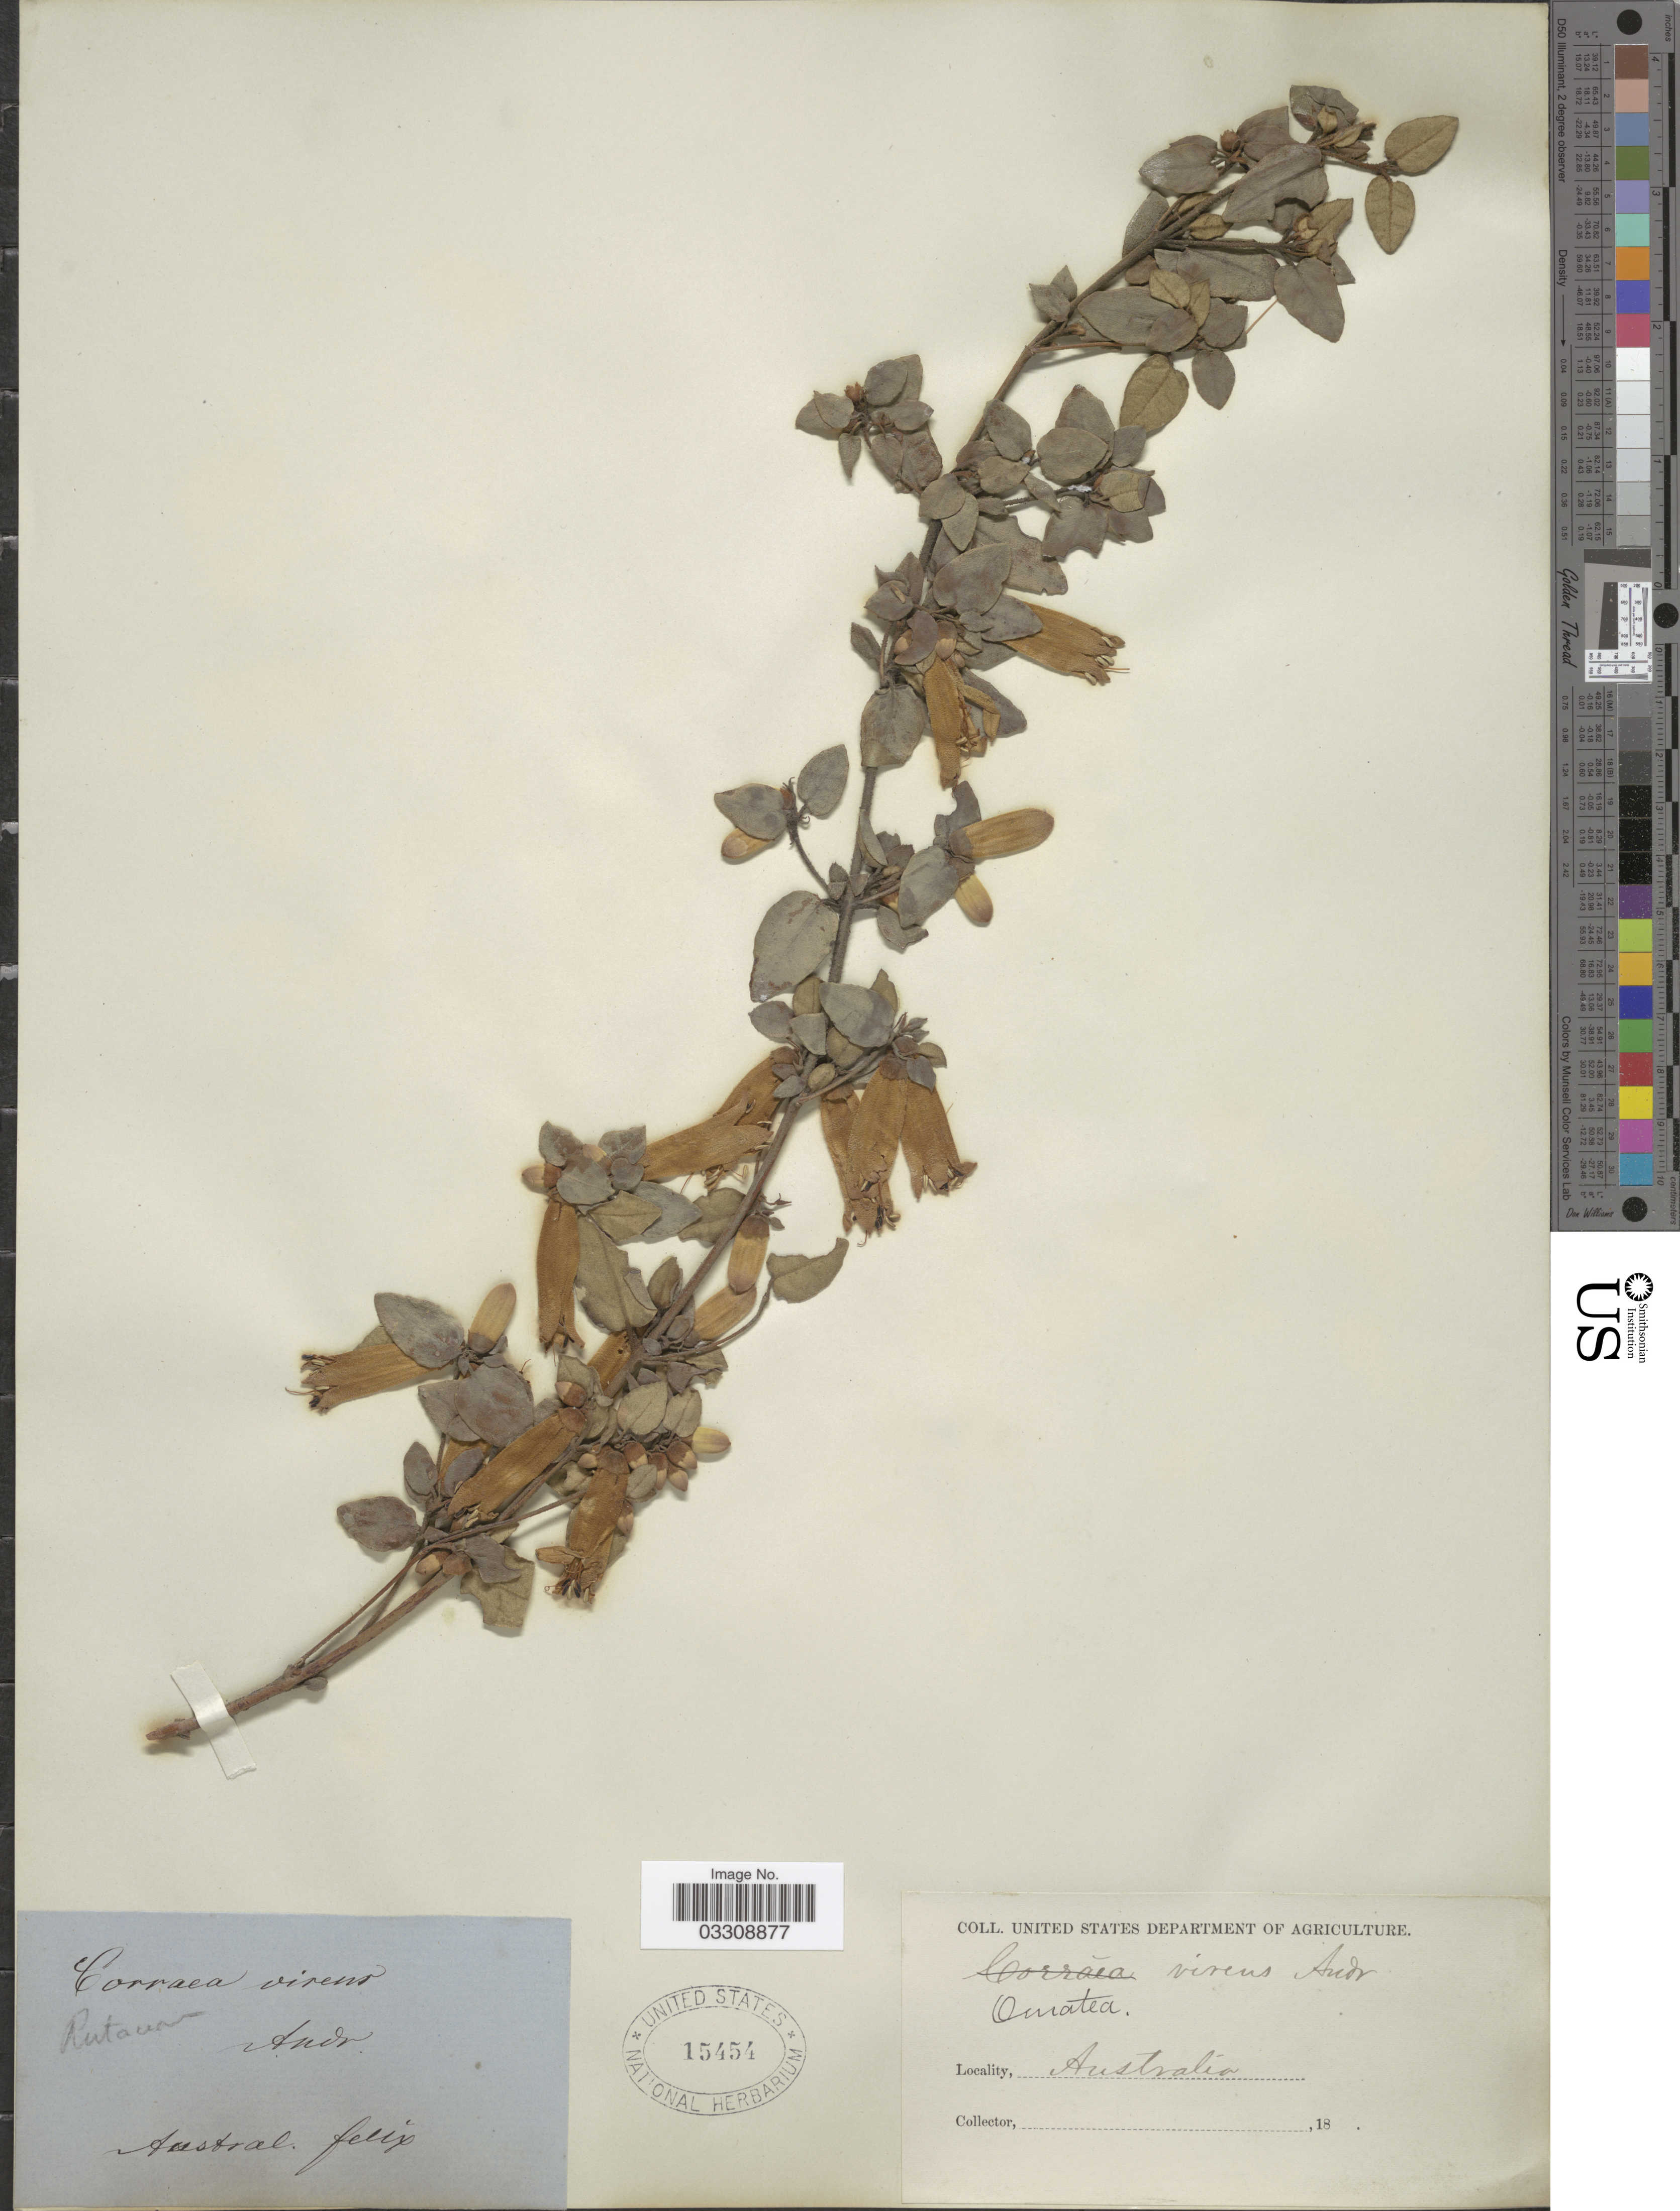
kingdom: Plantae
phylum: Tracheophyta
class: Magnoliopsida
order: Sapindales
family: Rutaceae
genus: Correa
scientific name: Correa speciosa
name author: Donn ex Andrews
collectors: -. Felix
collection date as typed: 18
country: Australia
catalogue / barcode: US 15454